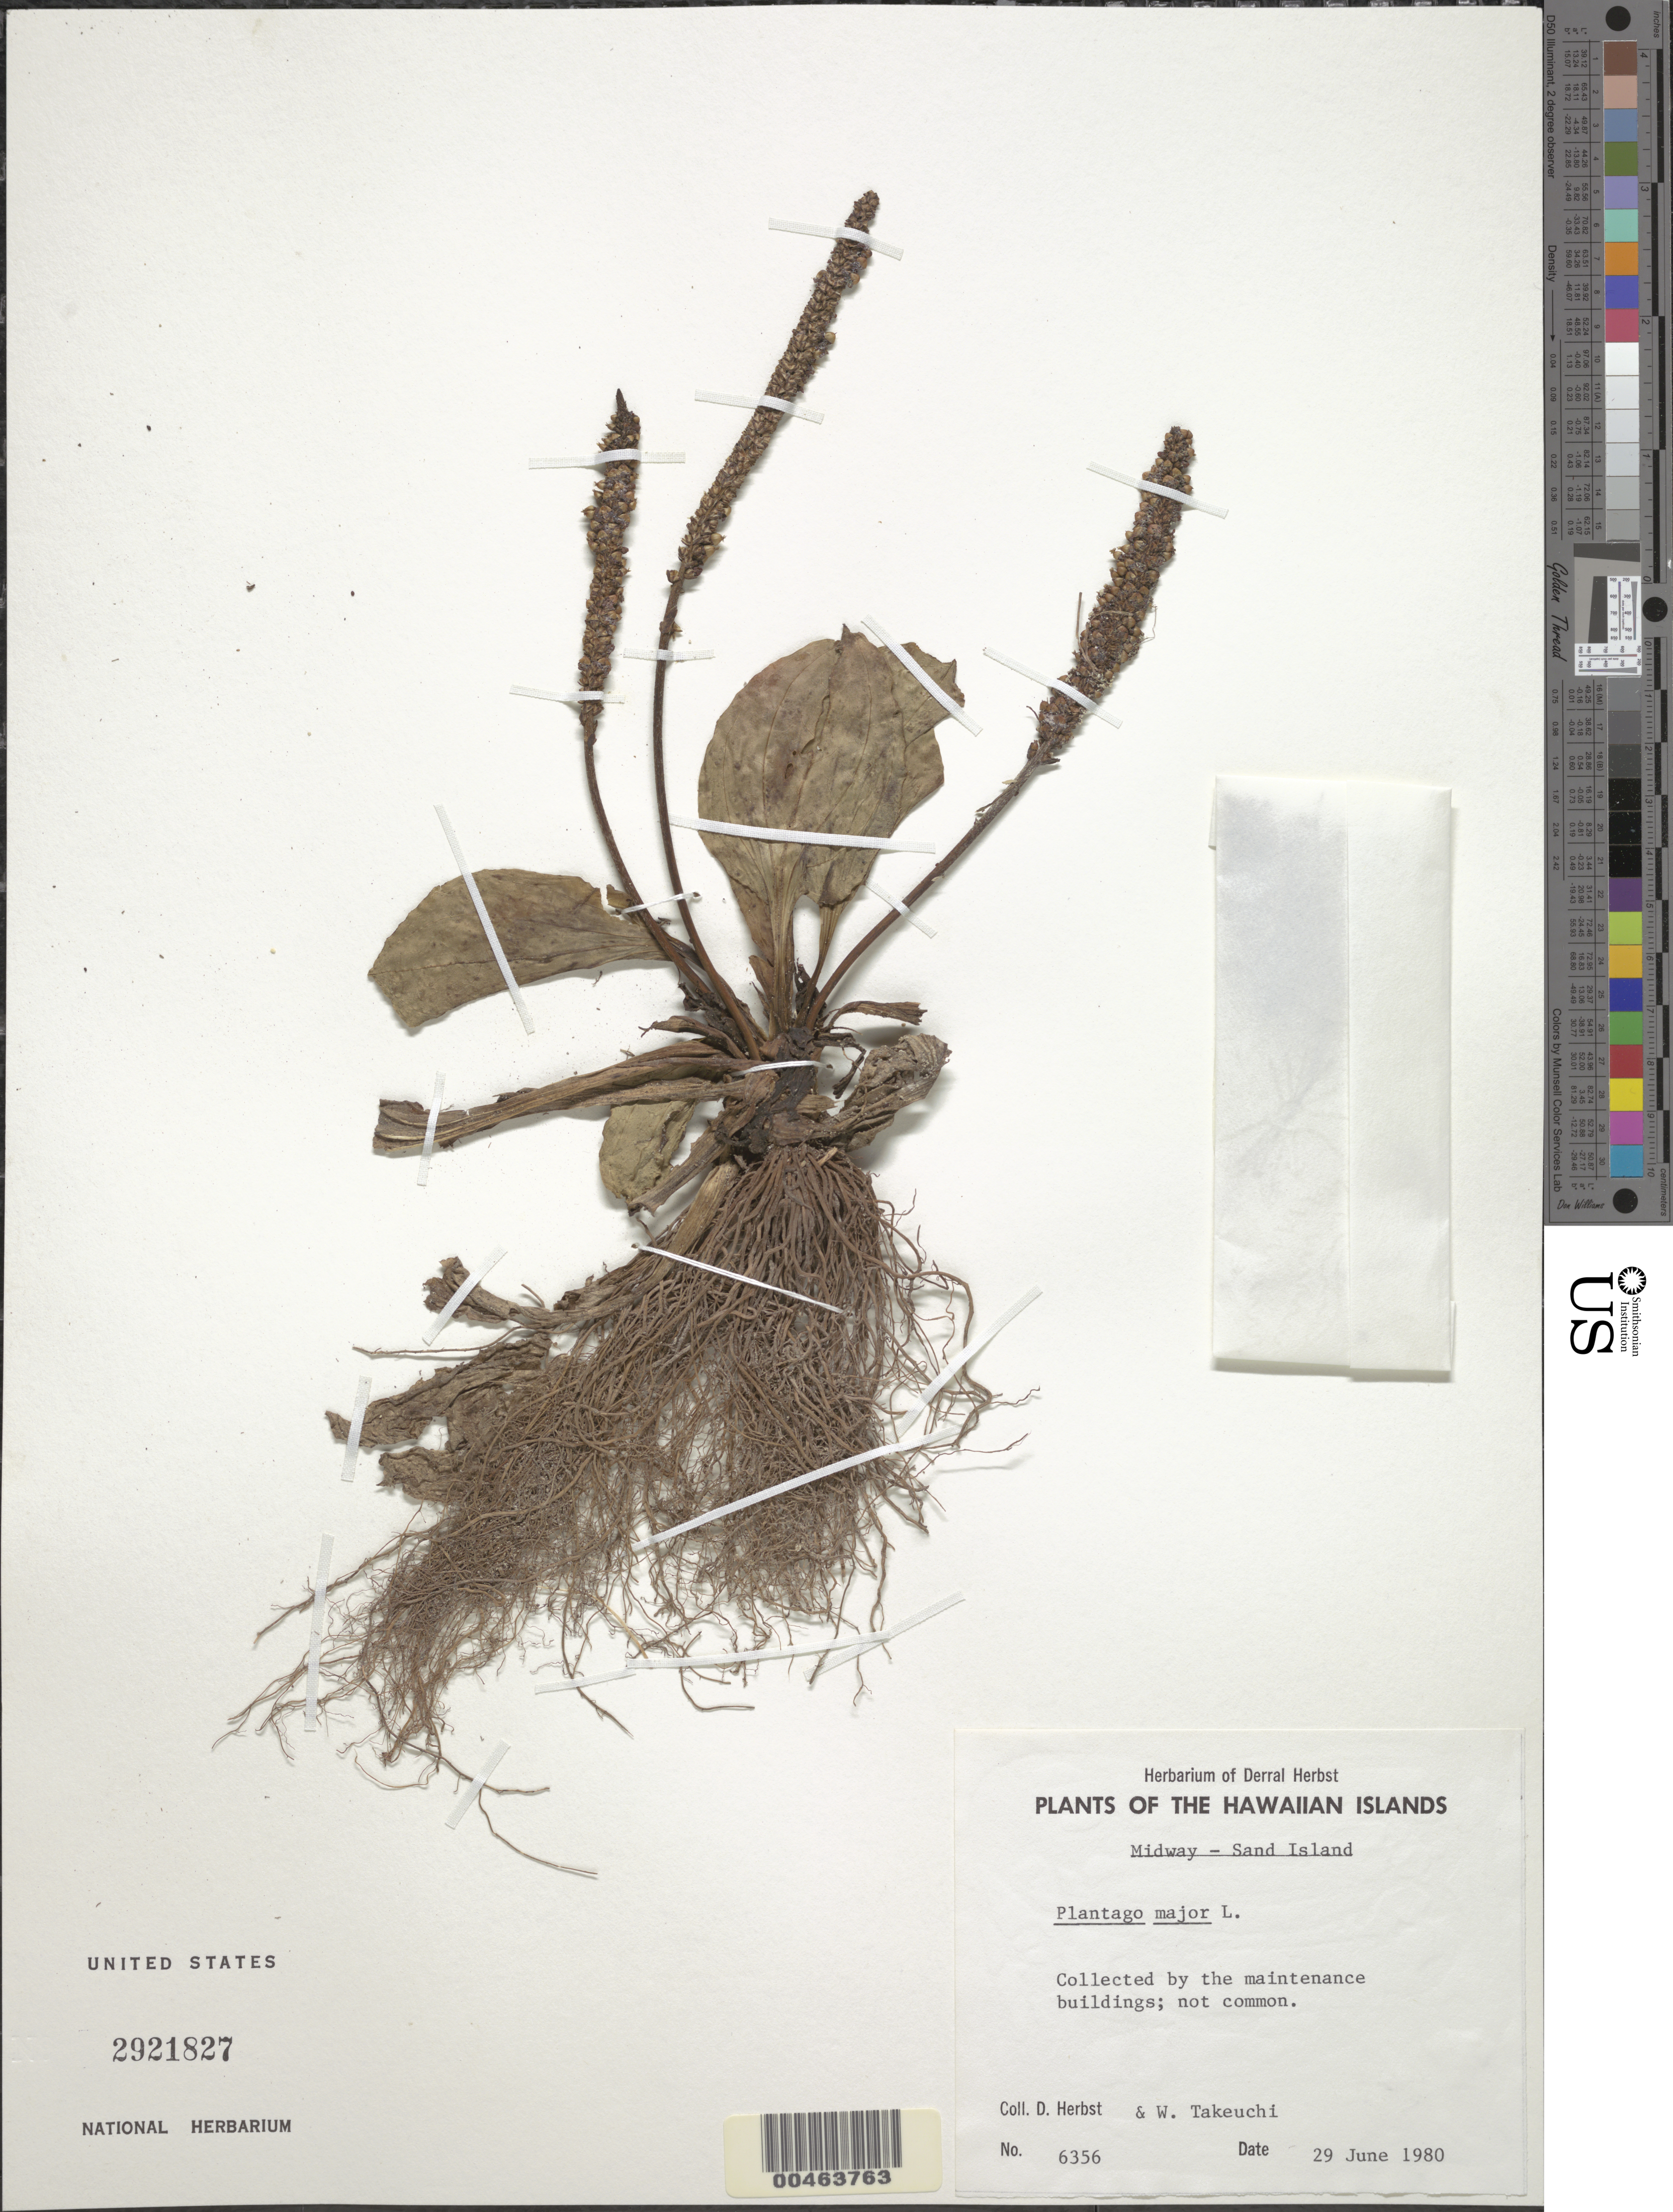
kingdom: Plantae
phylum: Tracheophyta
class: Magnoliopsida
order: Lamiales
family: Plantaginaceae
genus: Plantago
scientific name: Plantago major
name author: L.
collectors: D. R. Herbst & W. N. Takeuchi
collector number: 6356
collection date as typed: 29 Jun 1980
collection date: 1980-06-29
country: U.S. Administered Pacific Islands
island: Midway Atoll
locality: Sand Islet, by the maintenance buildings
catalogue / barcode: US 2921827